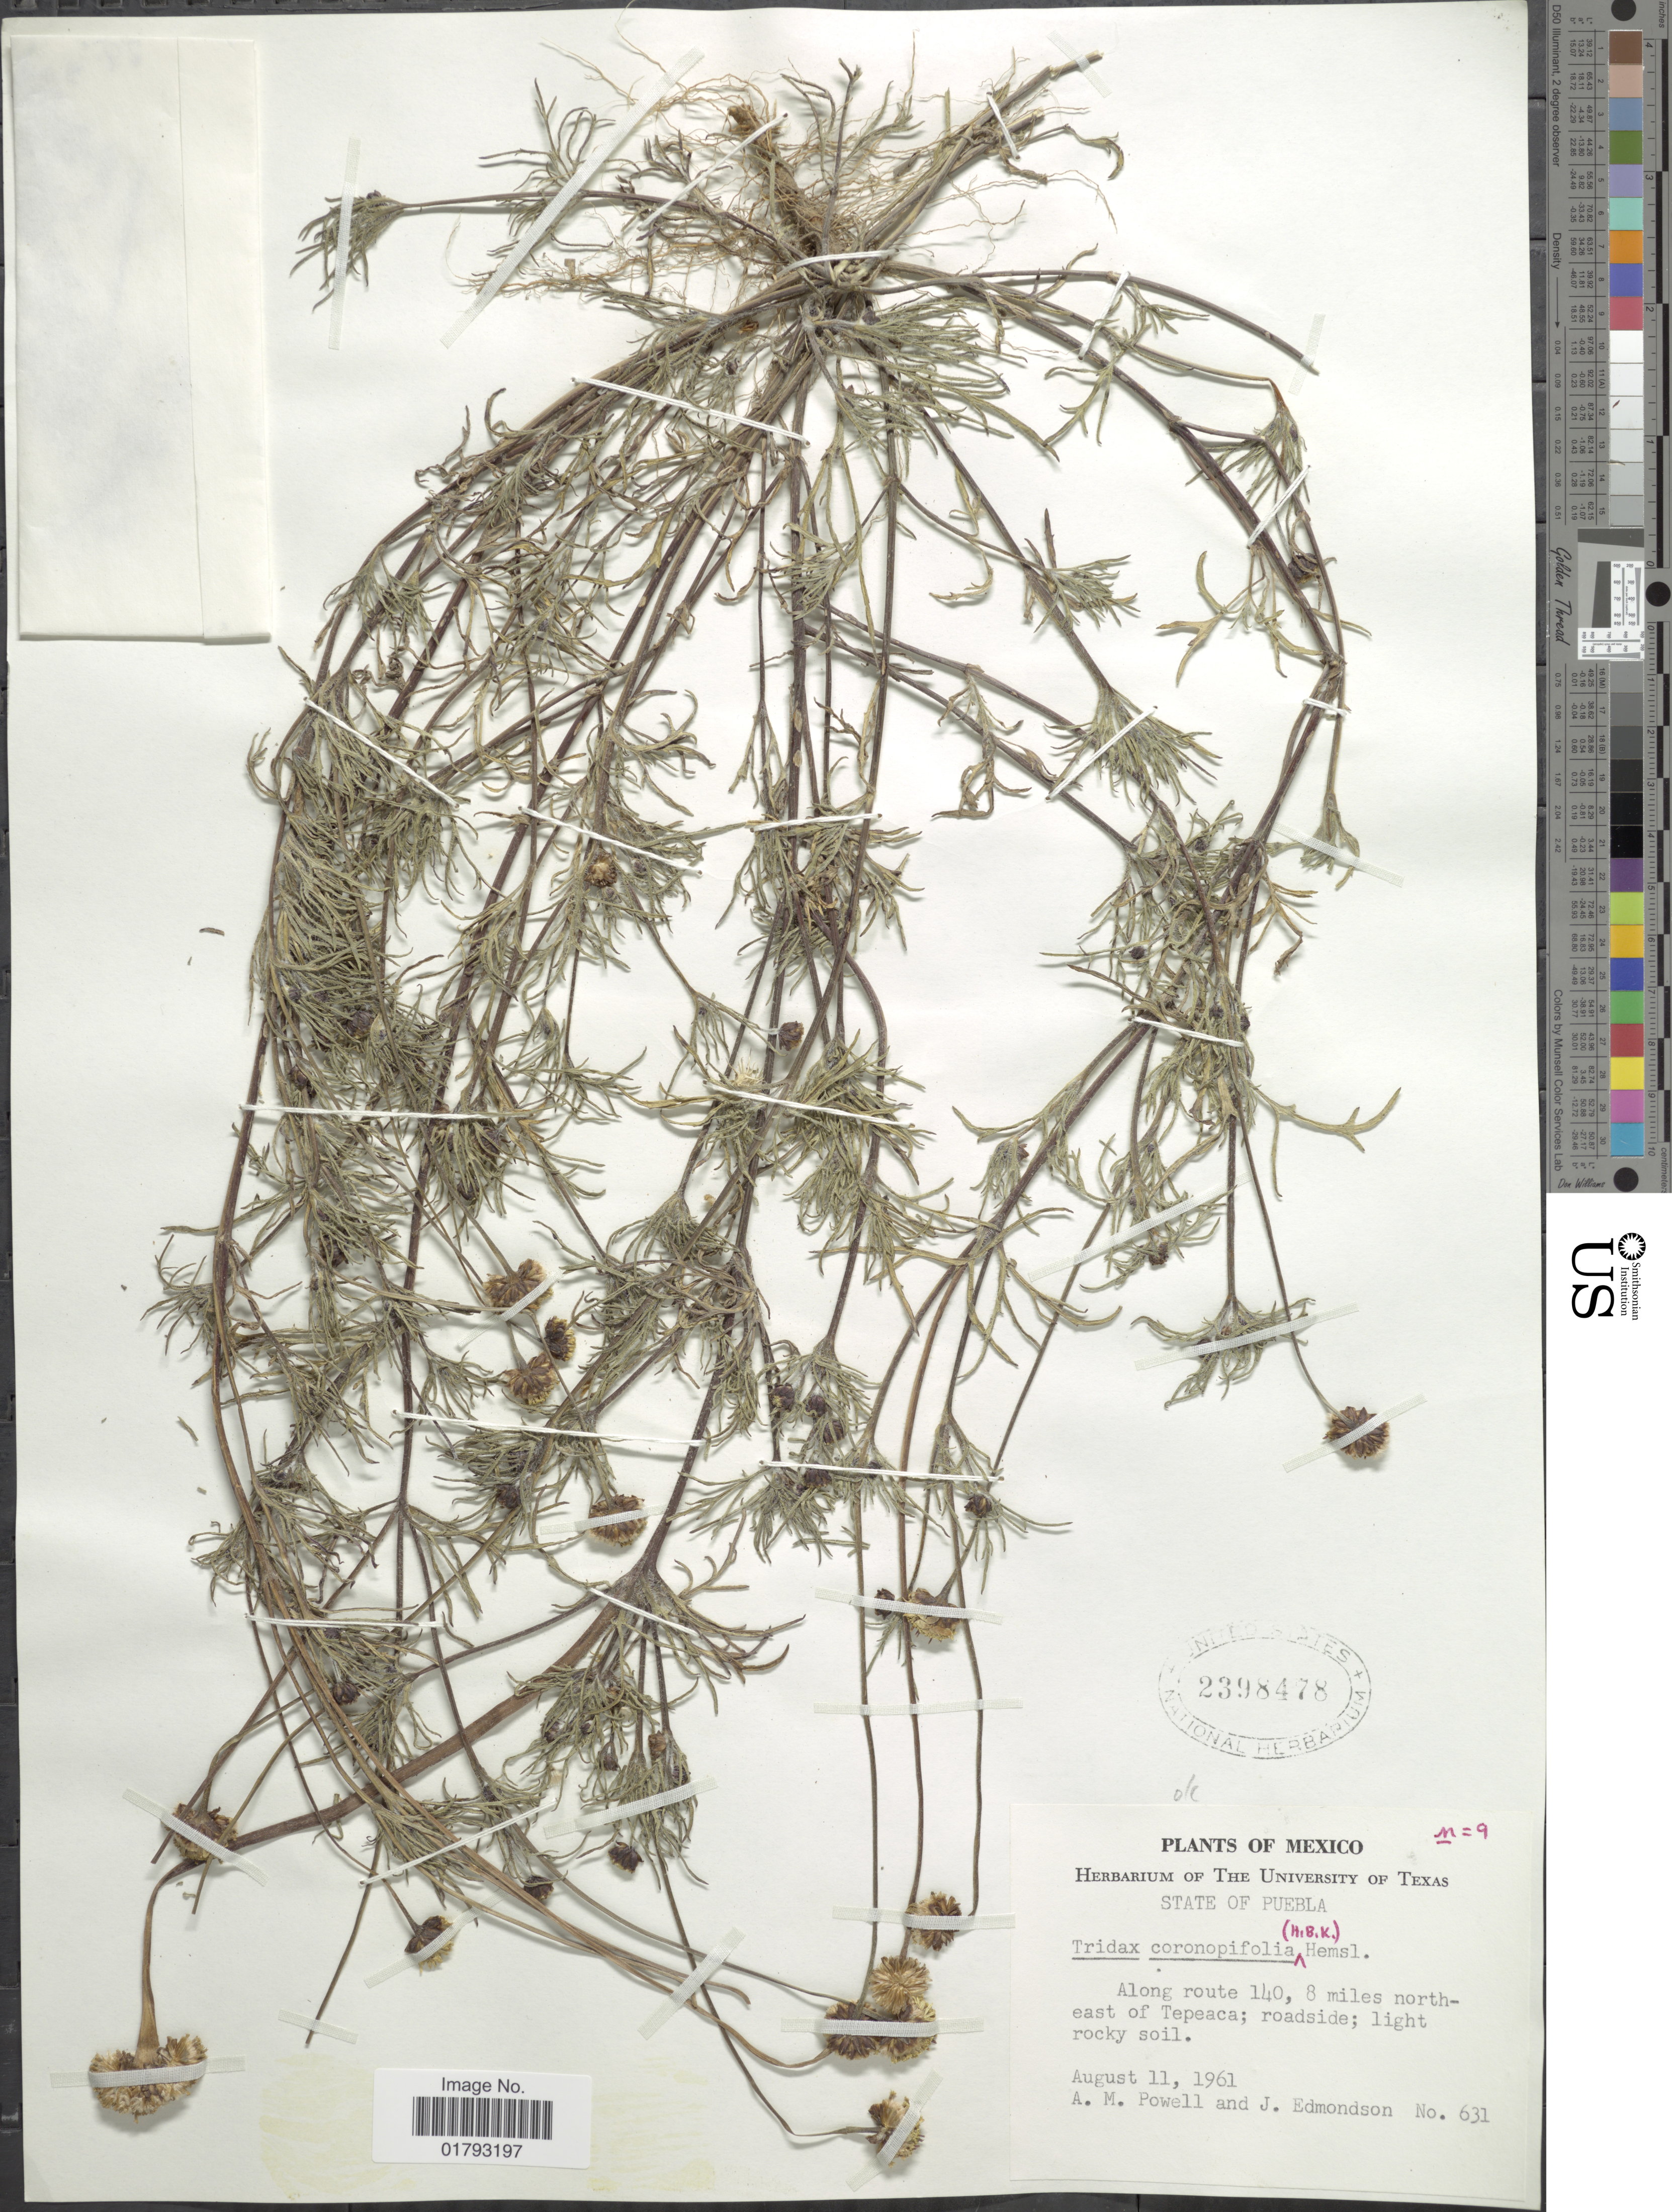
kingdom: Plantae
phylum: Tracheophyta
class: Magnoliopsida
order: Asterales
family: Asteraceae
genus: Tridax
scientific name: Tridax coronopifolia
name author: (Kunth) Hemsl.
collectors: A. M. Powell & J. Edmondson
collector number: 631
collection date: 1961-08-11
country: Mexico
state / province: Puebla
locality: Puebla: Along route 140, 8 miles north east of Tepeaca.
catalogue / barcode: US 2398478